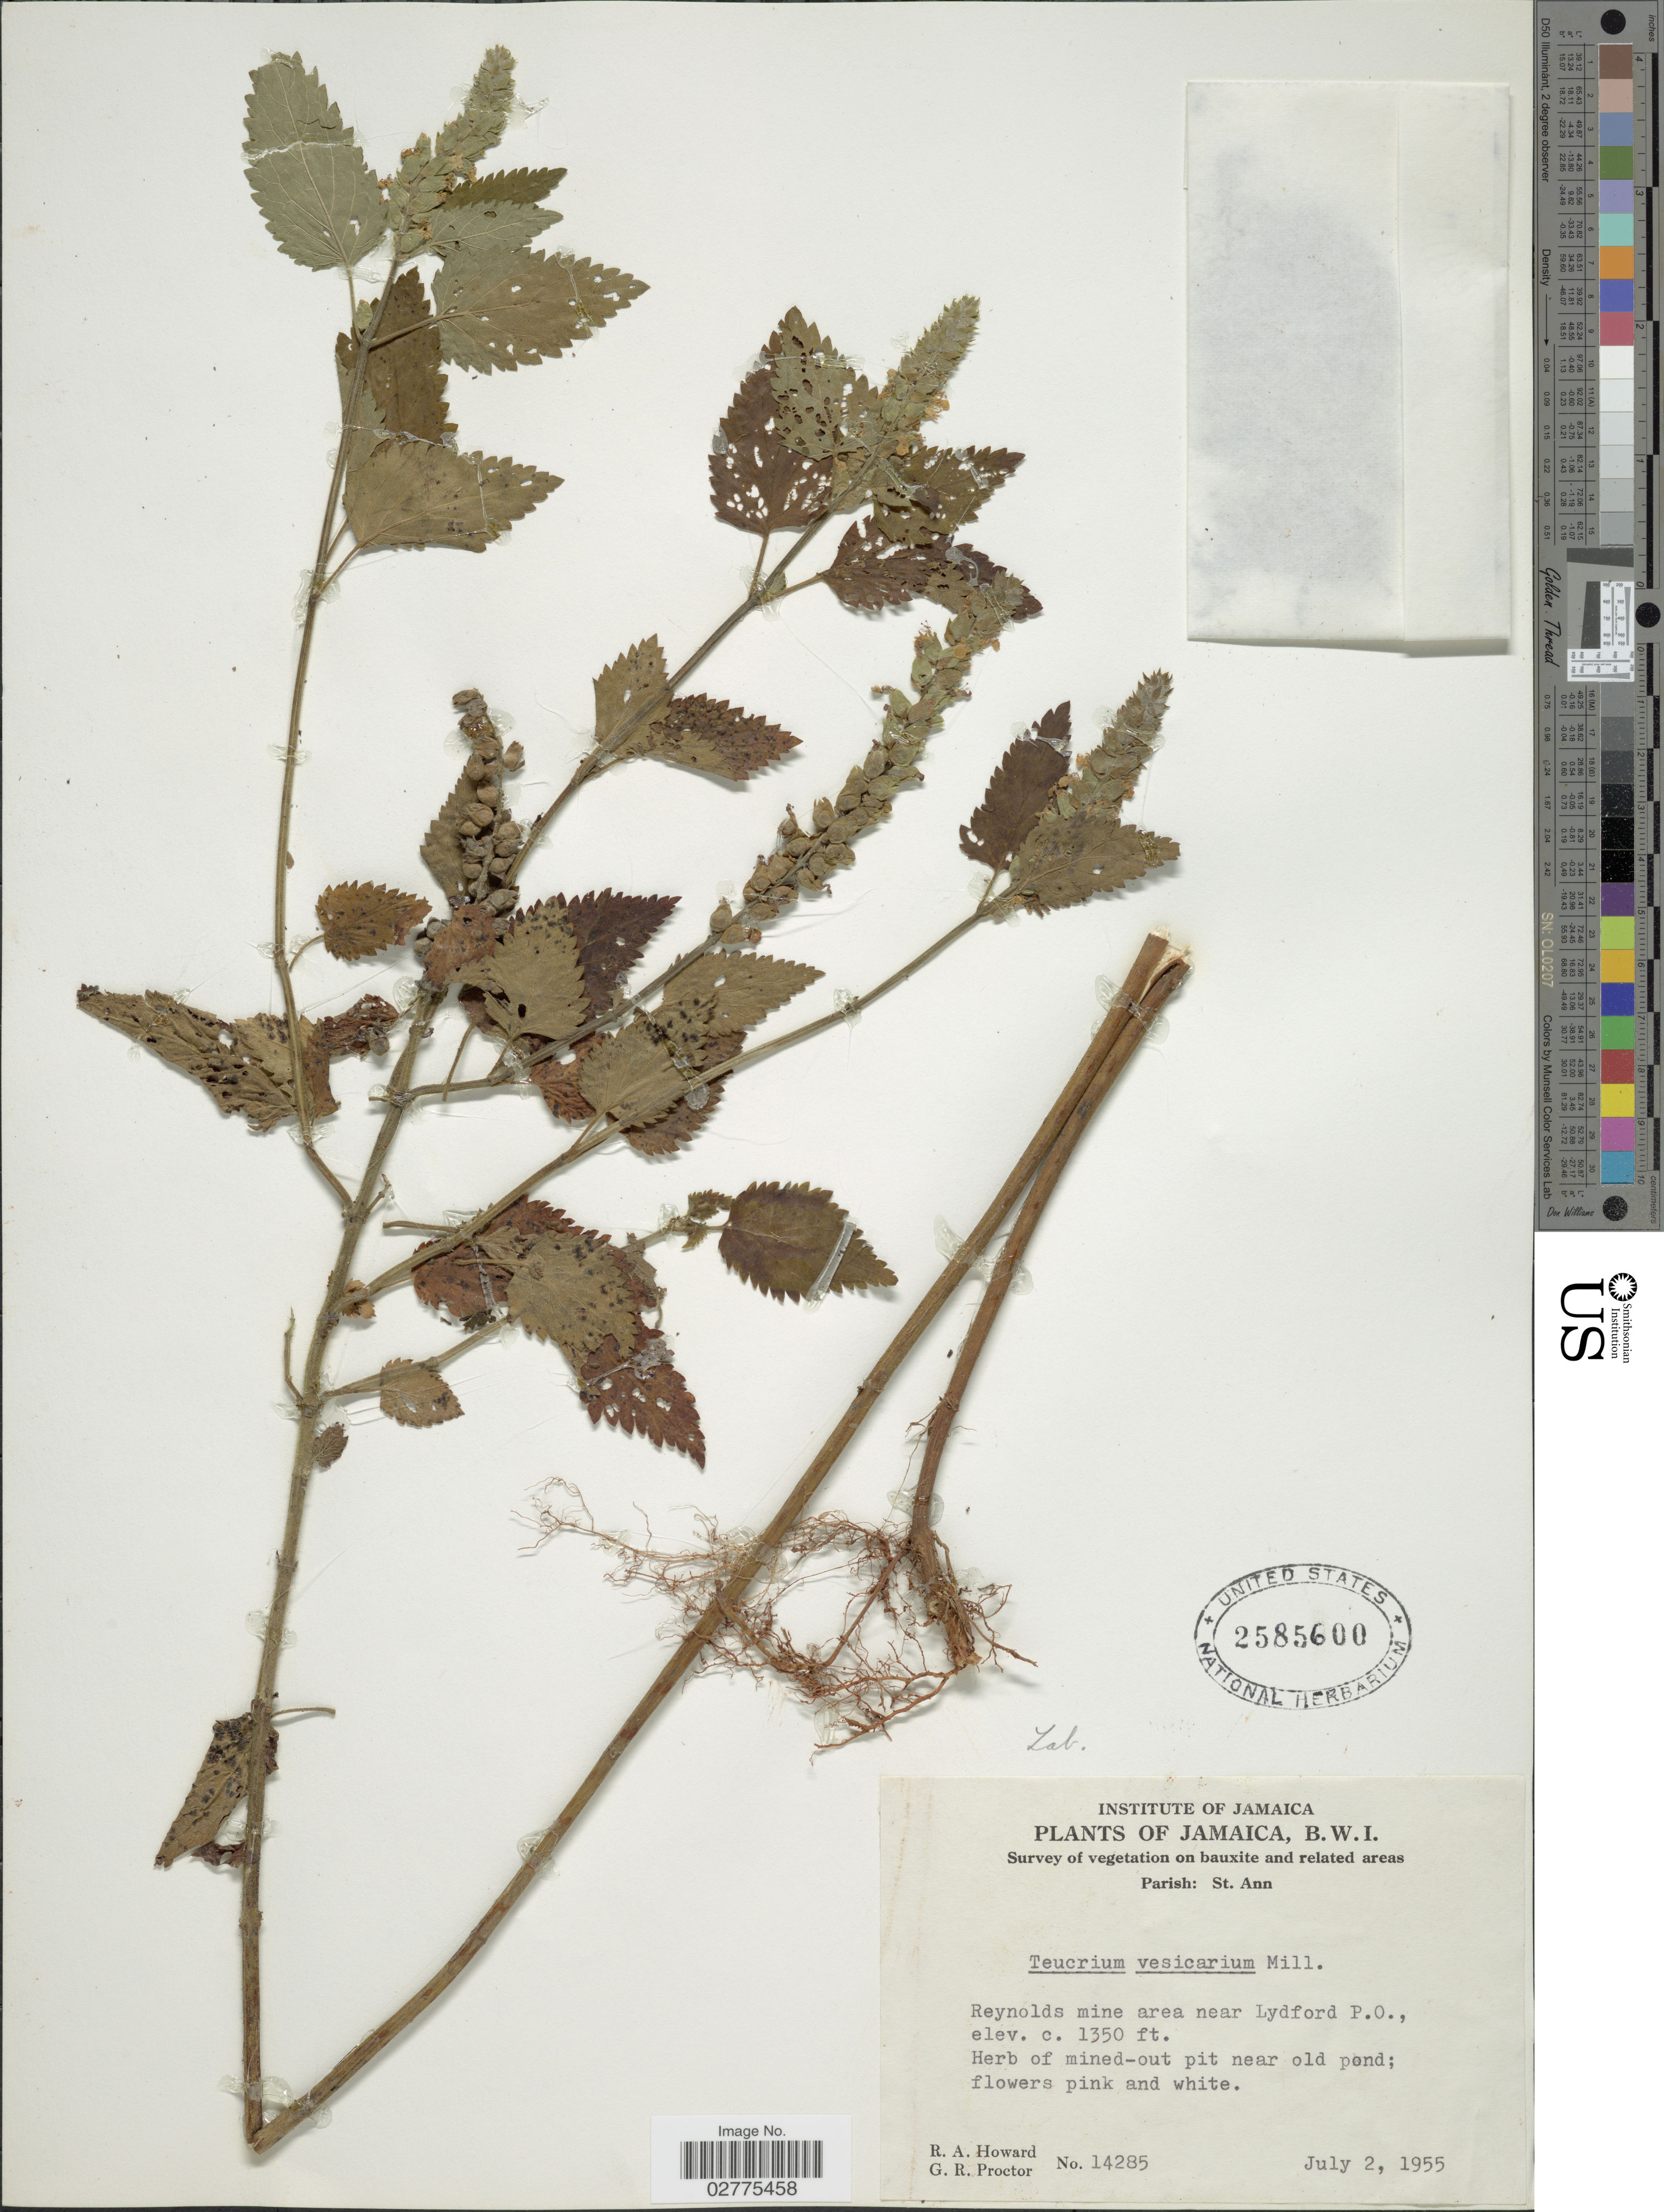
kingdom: Plantae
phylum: Tracheophyta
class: Magnoliopsida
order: Lamiales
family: Lamiaceae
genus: Teucrium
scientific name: Teucrium vesicarium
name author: Mill.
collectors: R. A. Howard & G. Proctor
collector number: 14285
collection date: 1955-07-02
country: Jamaica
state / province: Saint Ann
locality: Parish: St. Ann, Reynolds mine area near Lydford P.O.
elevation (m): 411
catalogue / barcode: US 2585600